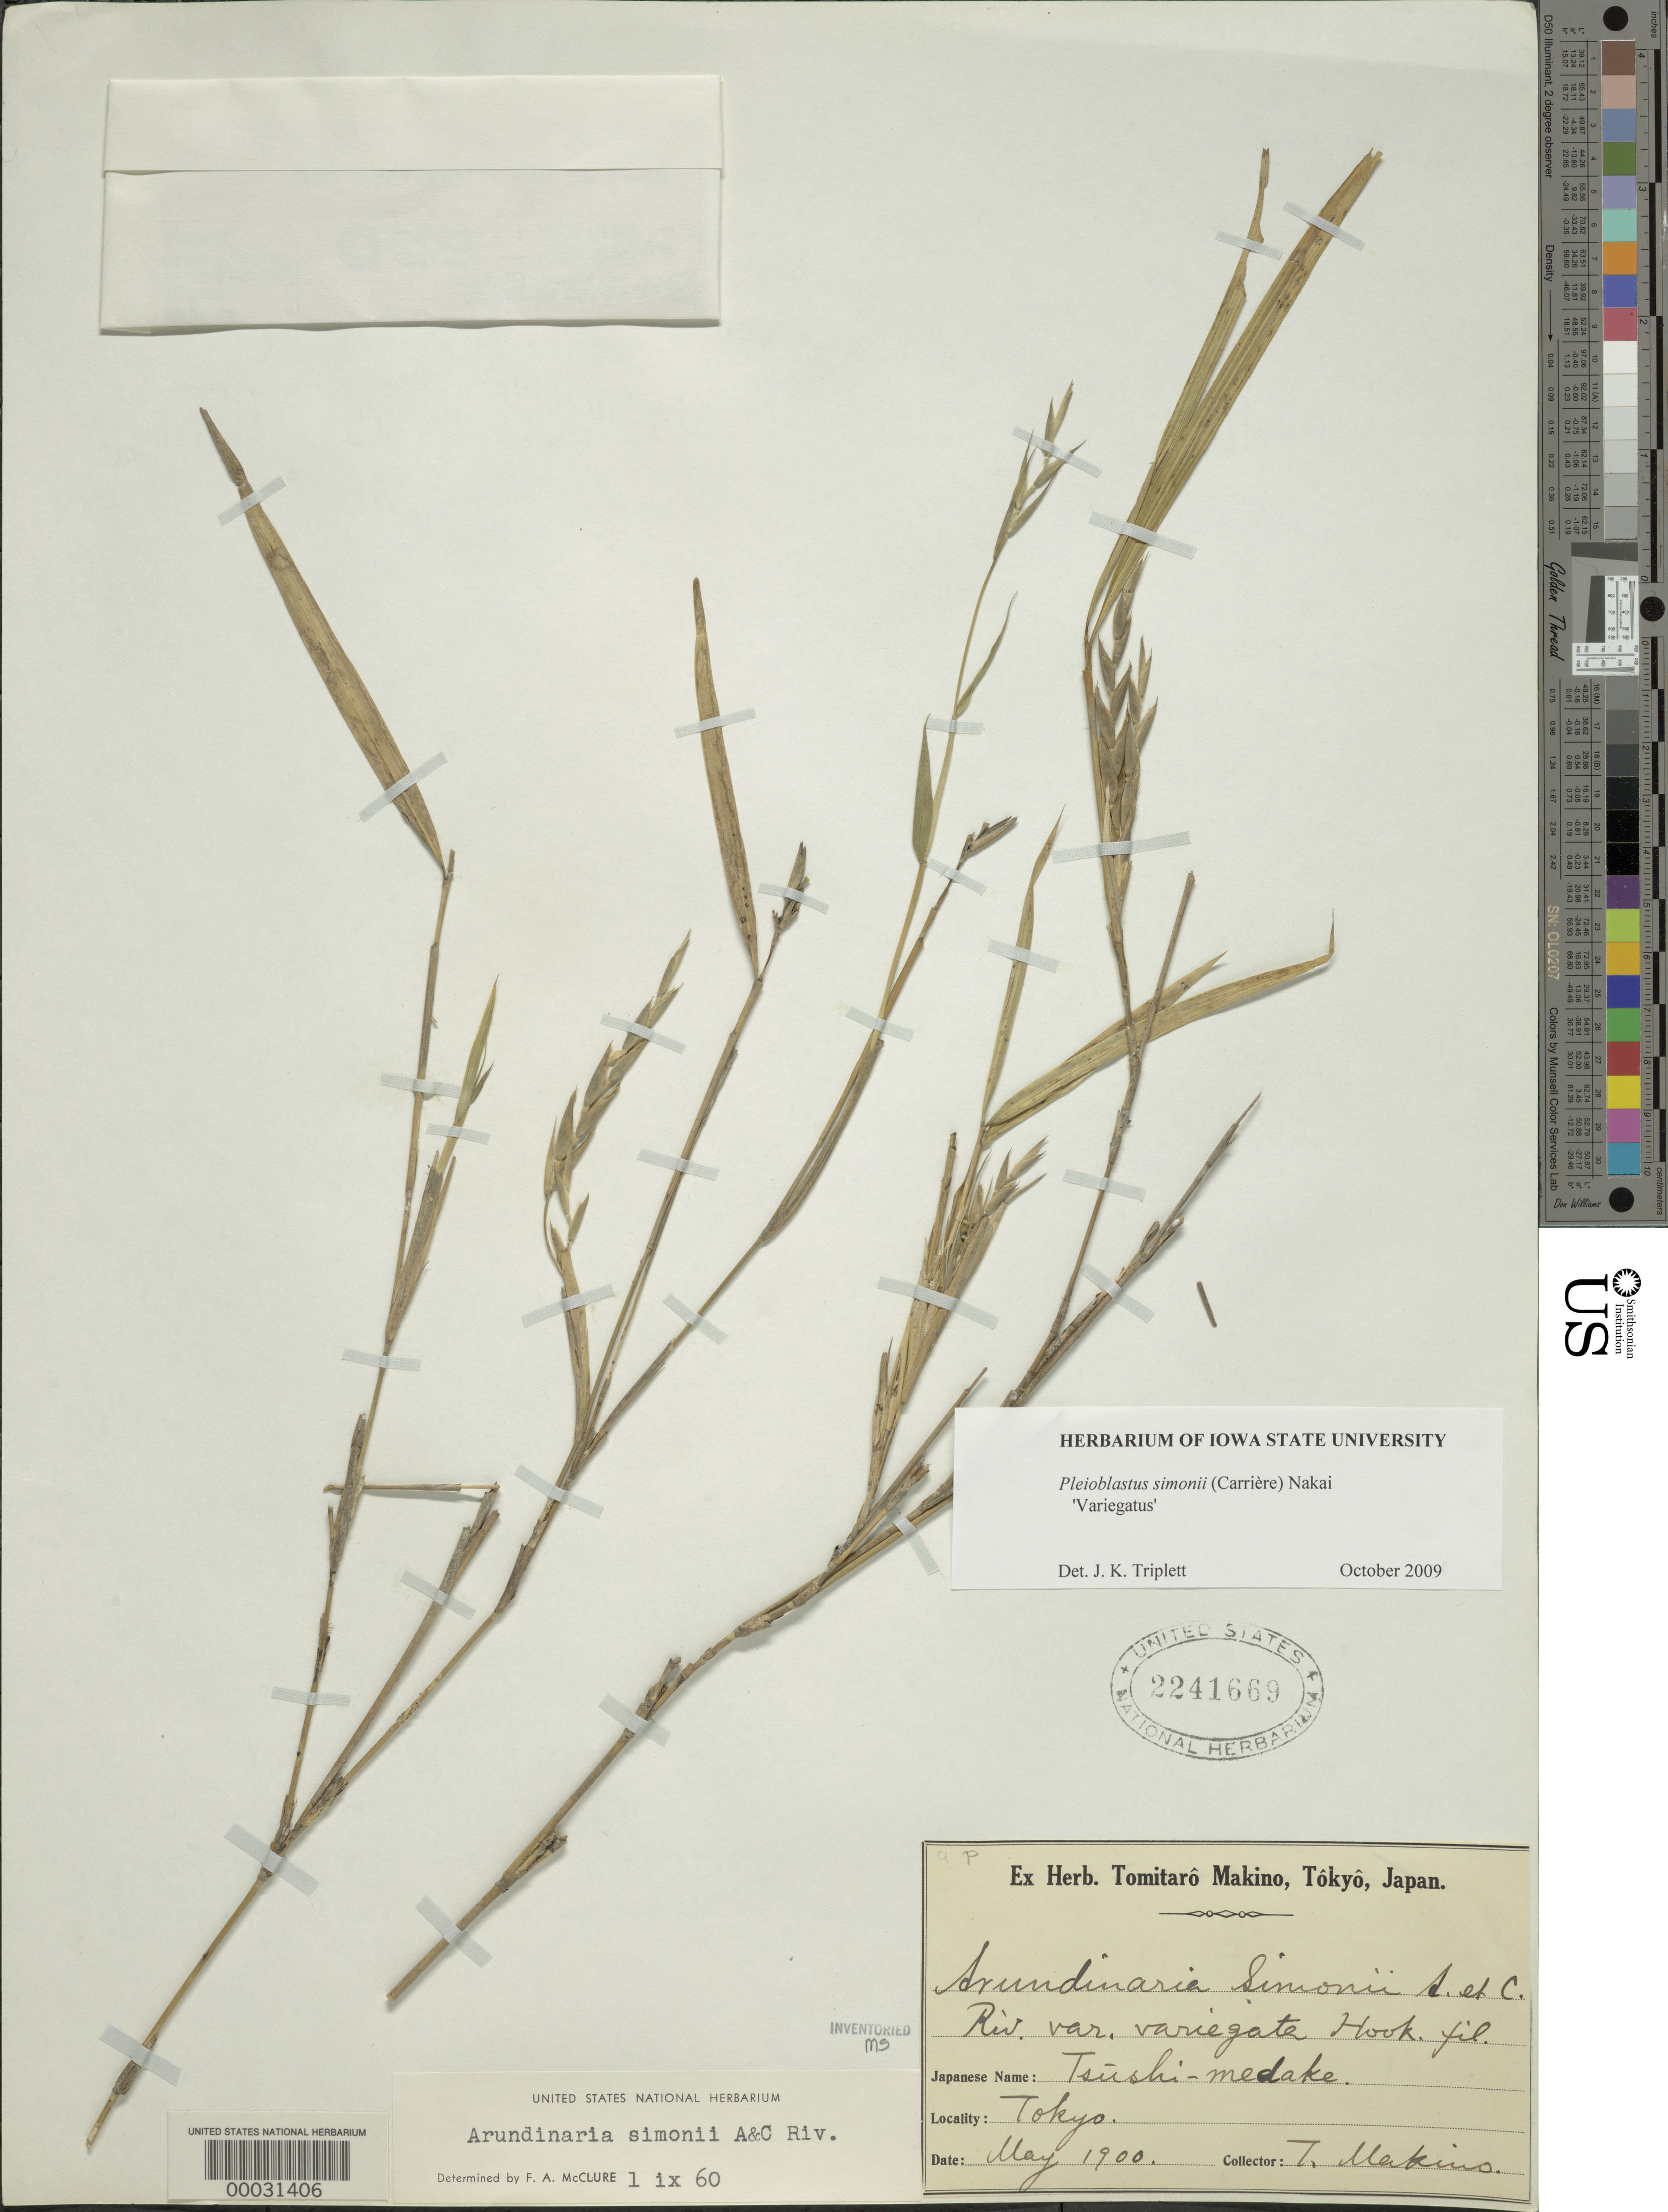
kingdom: Plantae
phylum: Tracheophyta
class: Liliopsida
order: Poales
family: Poaceae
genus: Pleioblastus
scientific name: Pleioblastus simonii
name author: (Carrière) Nakai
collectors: T. Makino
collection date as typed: May 1900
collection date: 1900-05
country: Japan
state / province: Tokyo, Federal City of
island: Honshu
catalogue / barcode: US 2241669